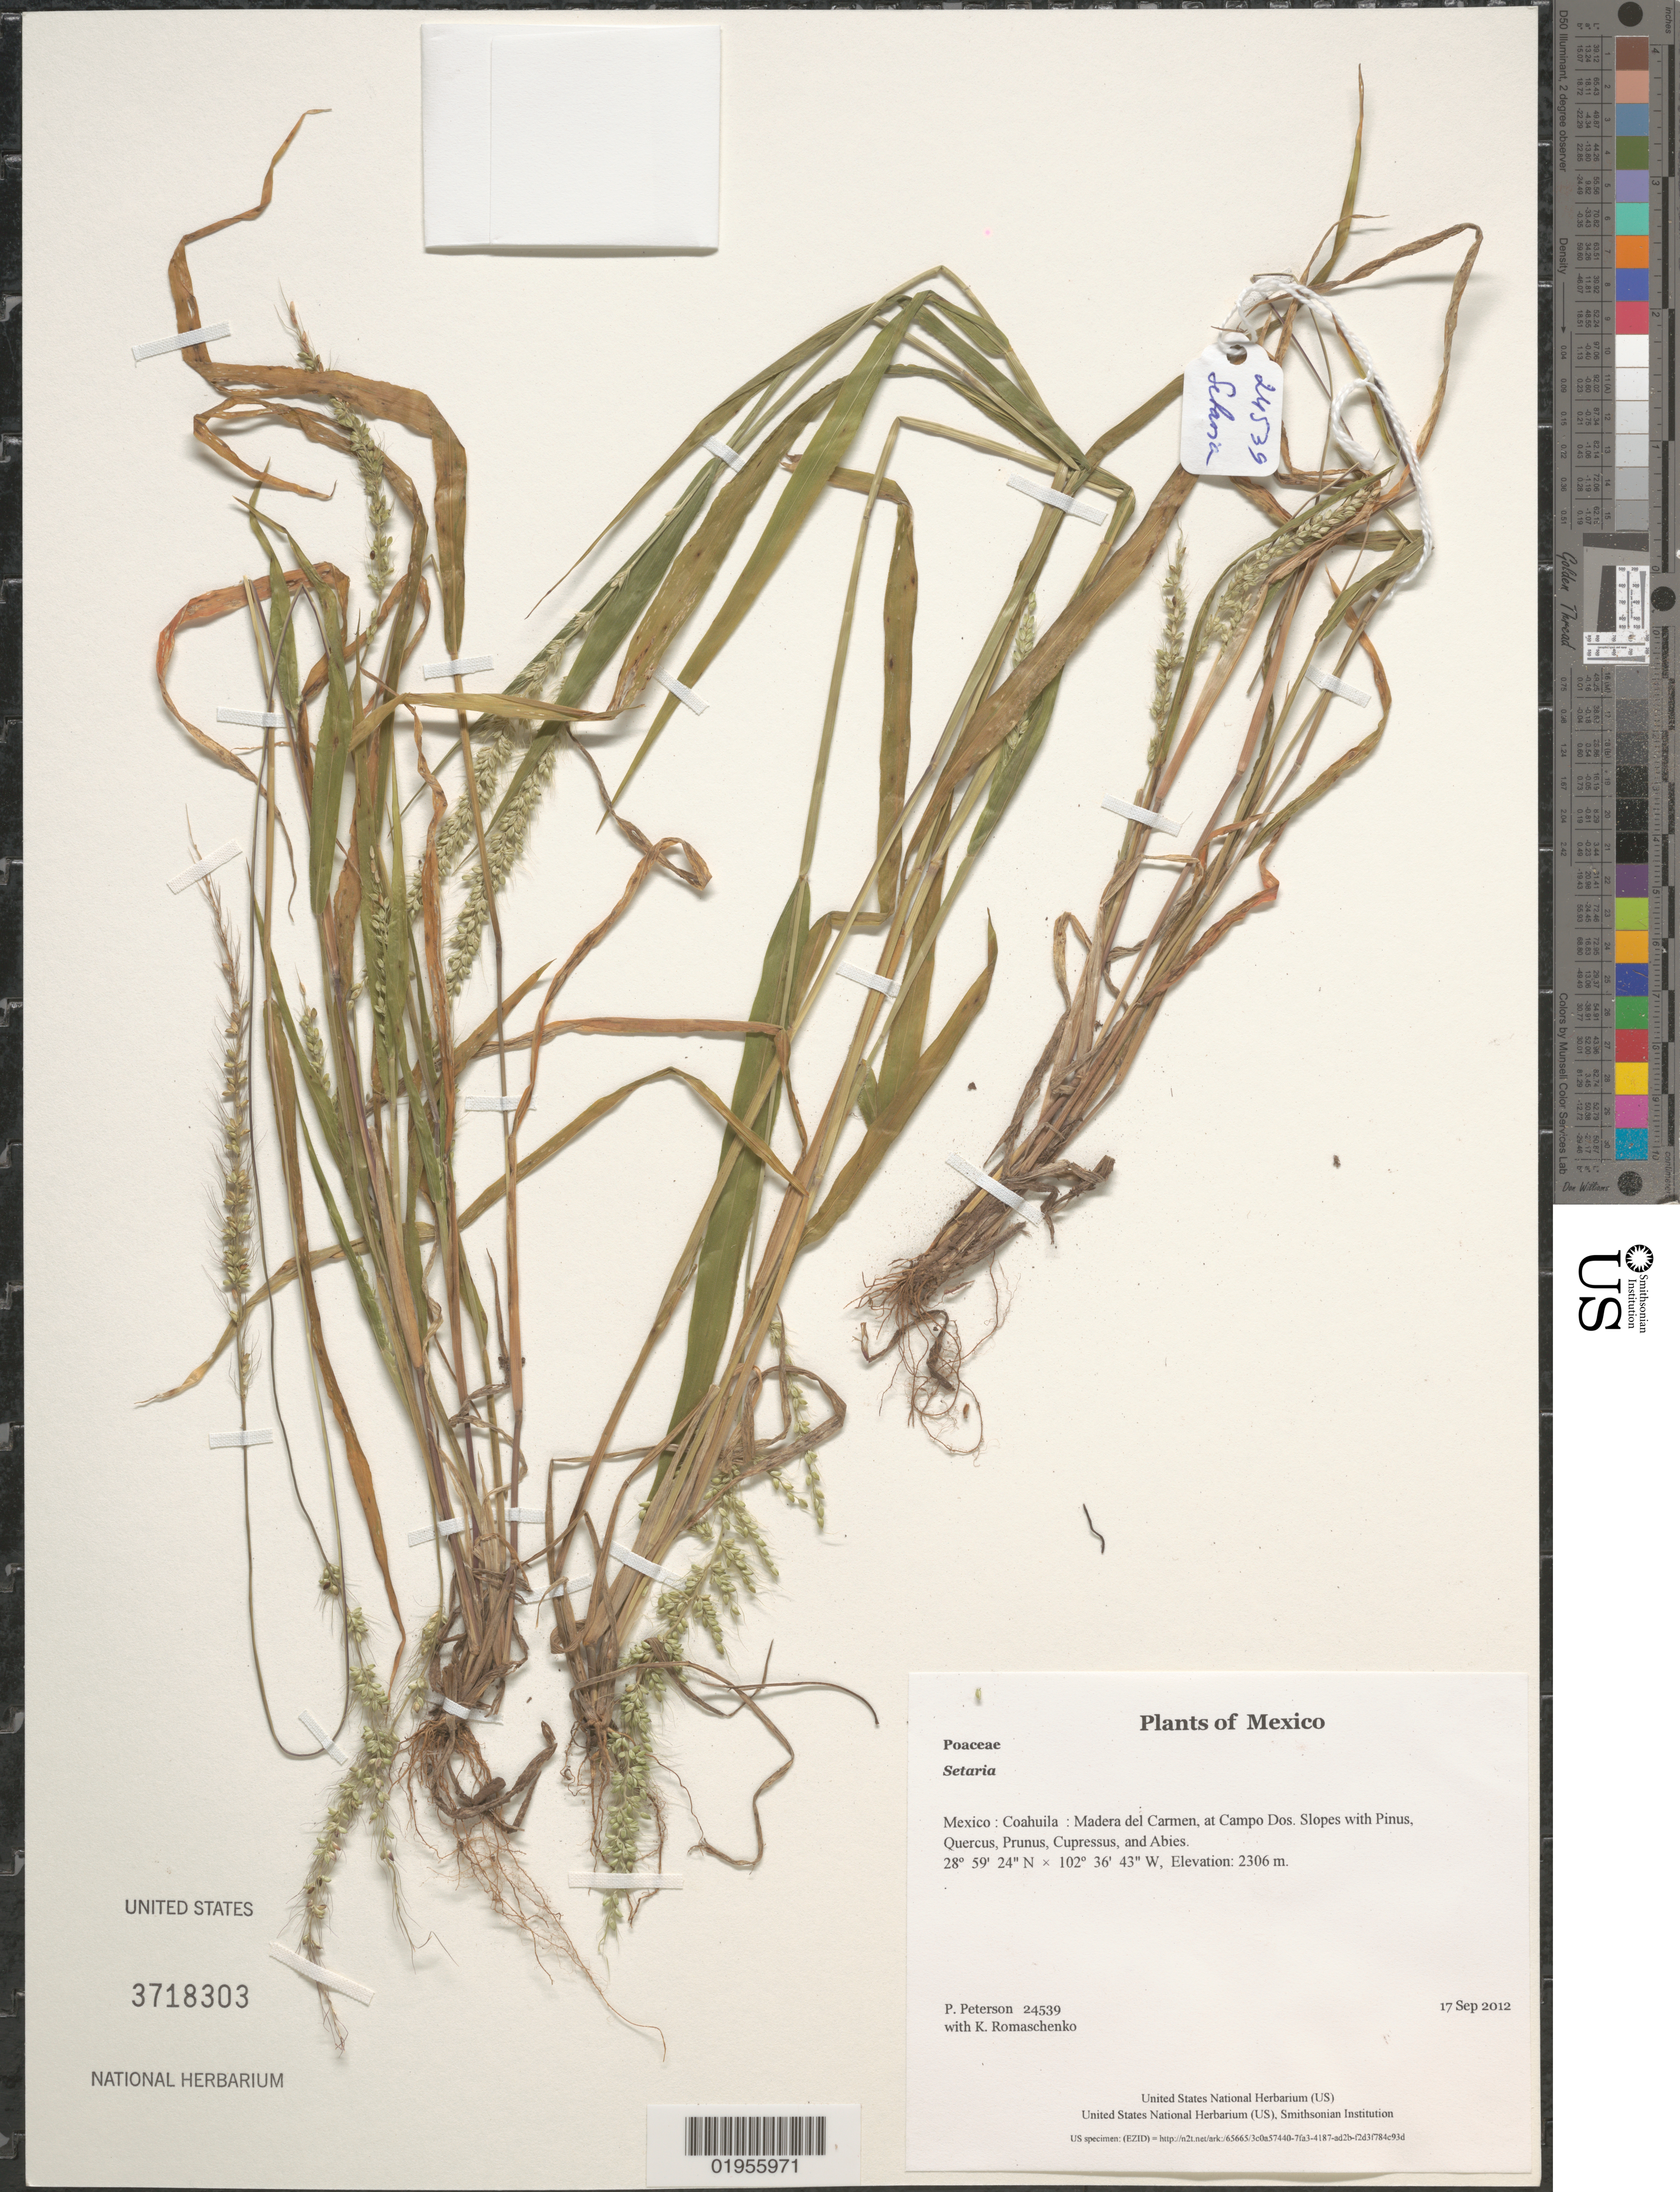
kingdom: Plantae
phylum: Tracheophyta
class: Liliopsida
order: Poales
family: Poaceae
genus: Setaria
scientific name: Setaria sp.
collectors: P. M. Peterson & K. Romaschenko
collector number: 24539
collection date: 2012-09-17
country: Mexico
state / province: Coahuila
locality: Madera del Carmen, at Campo Dos.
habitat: Slopes with Pinus, Quercus, Prunus, Cupressus, and Abies.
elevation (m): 2306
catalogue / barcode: US 3718303